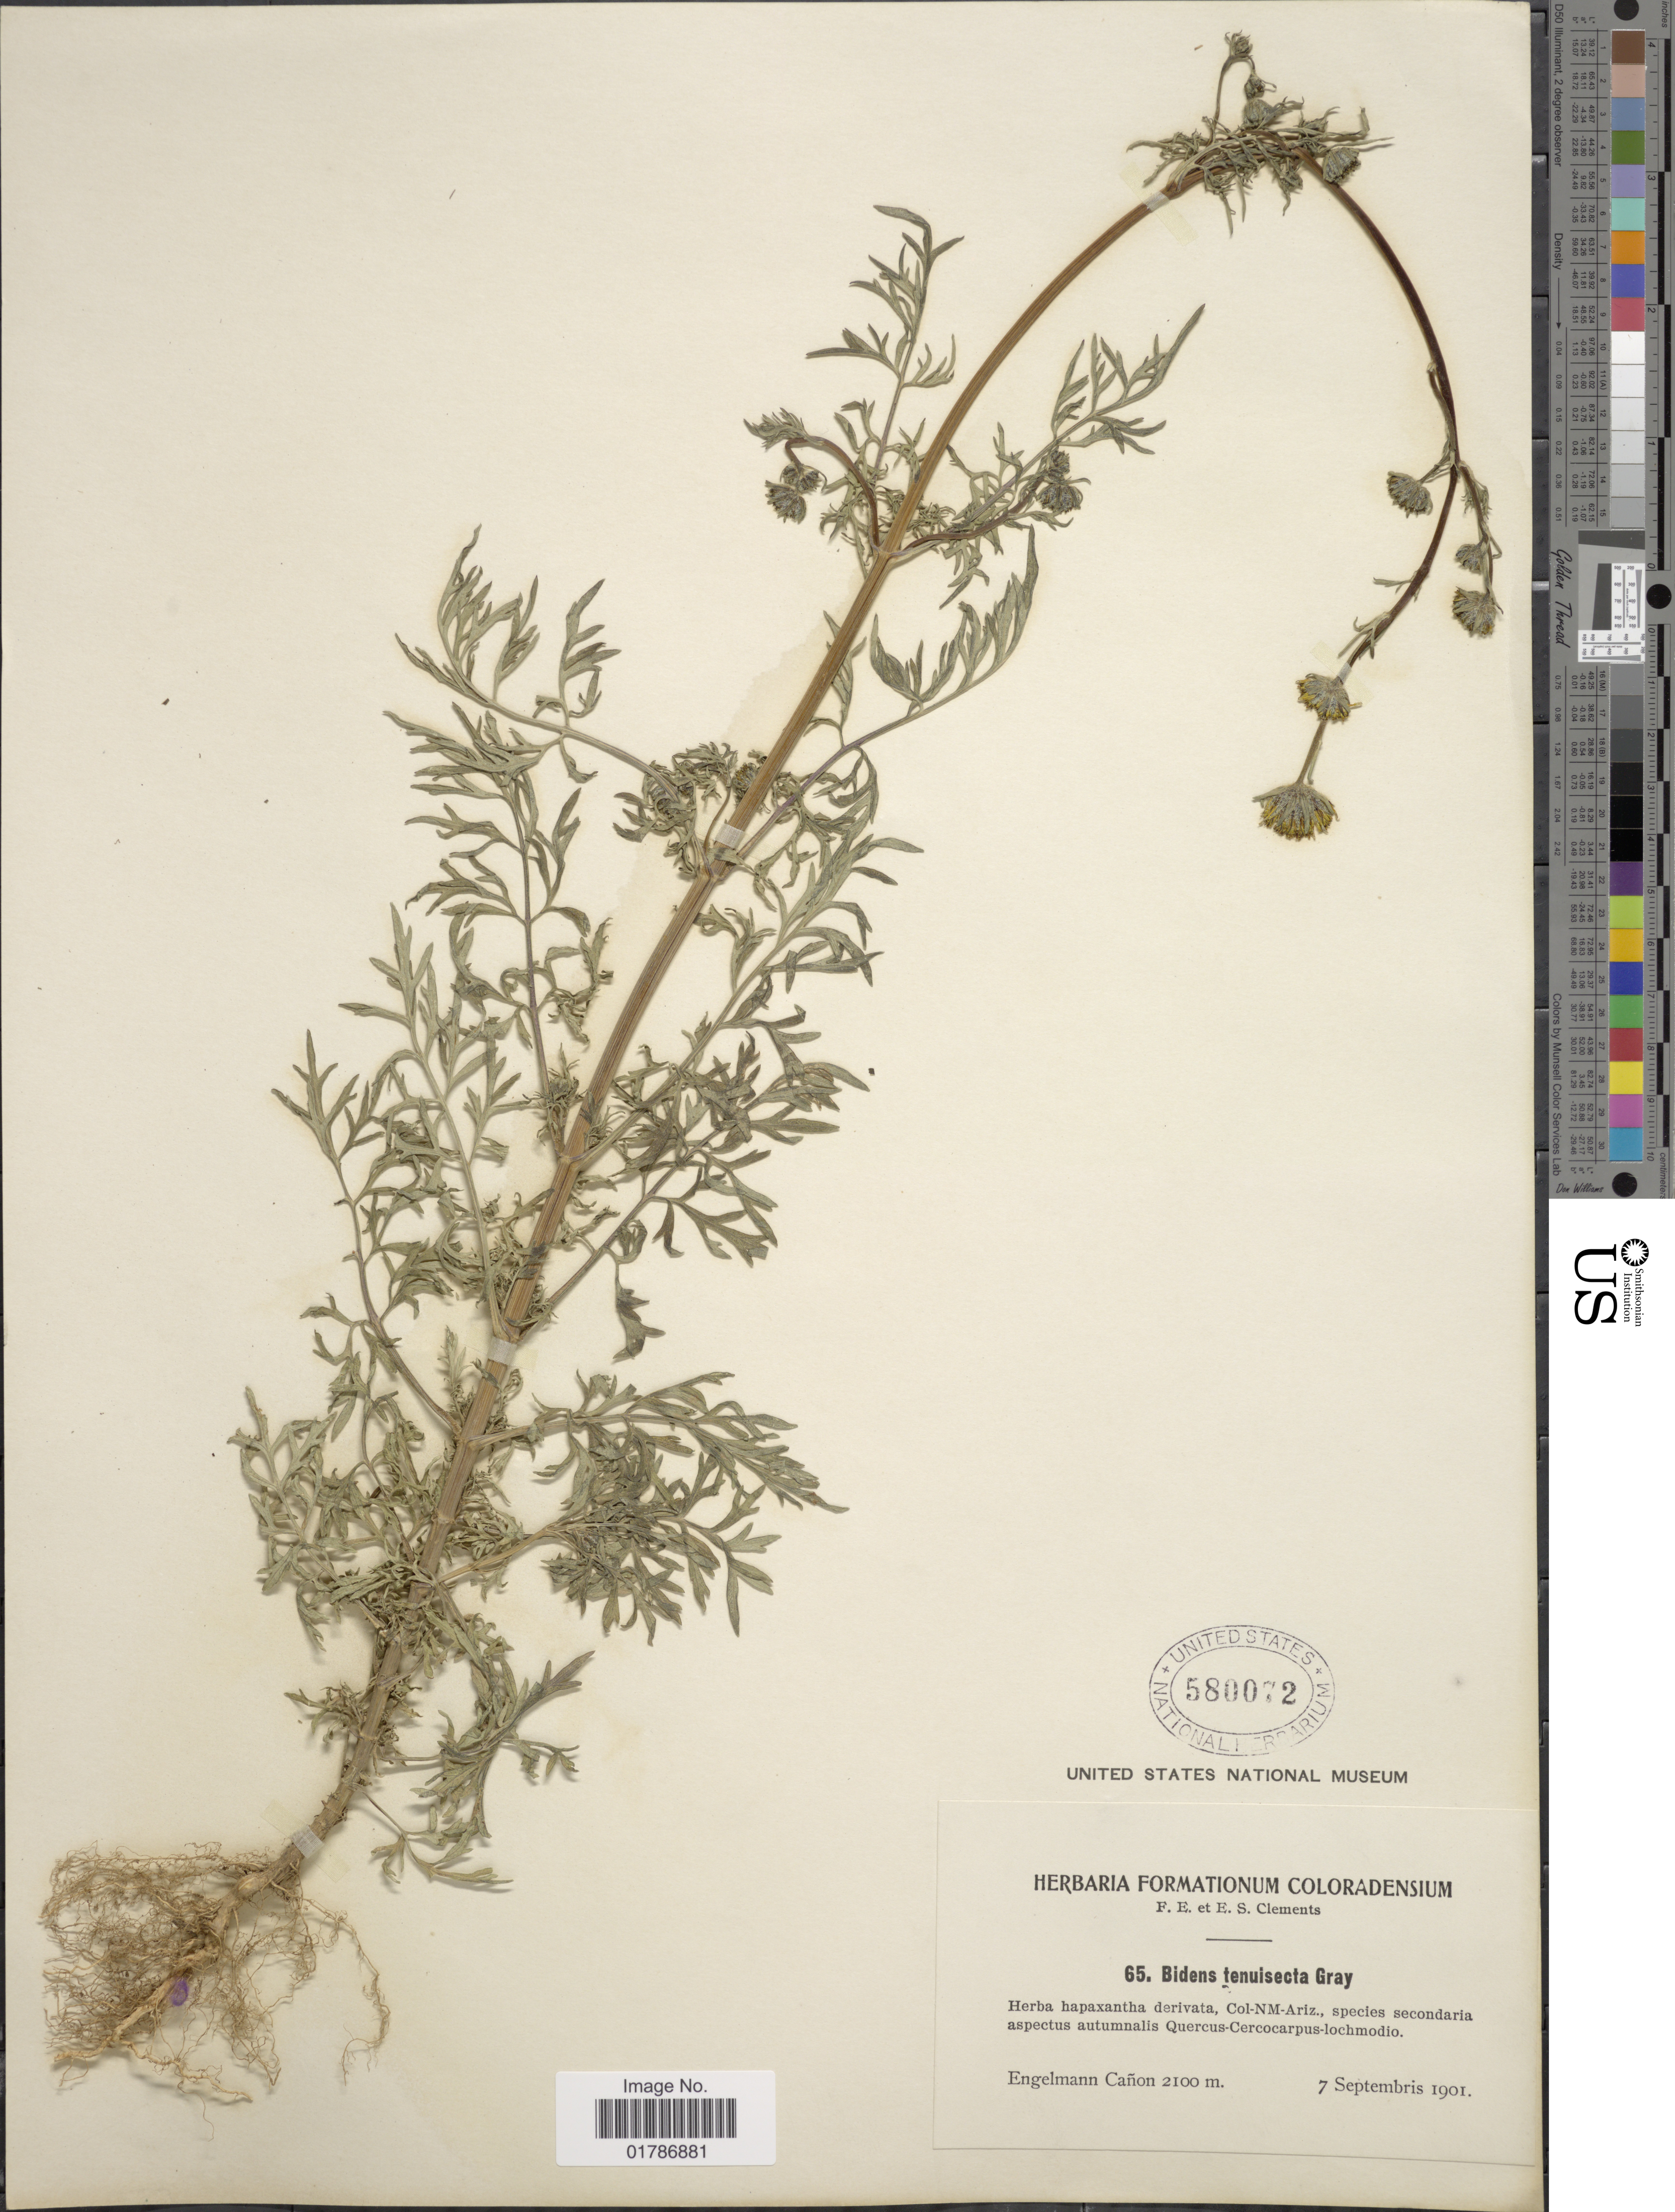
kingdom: Plantae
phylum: Tracheophyta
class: Magnoliopsida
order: Asterales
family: Asteraceae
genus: Bidens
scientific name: Bidens tenuisecta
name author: A. Gray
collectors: F. E. Clements & E. S. Clements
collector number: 65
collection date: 1901-09-07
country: United States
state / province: Colorado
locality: Engelmann Canon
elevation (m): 2100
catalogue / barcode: US 580072